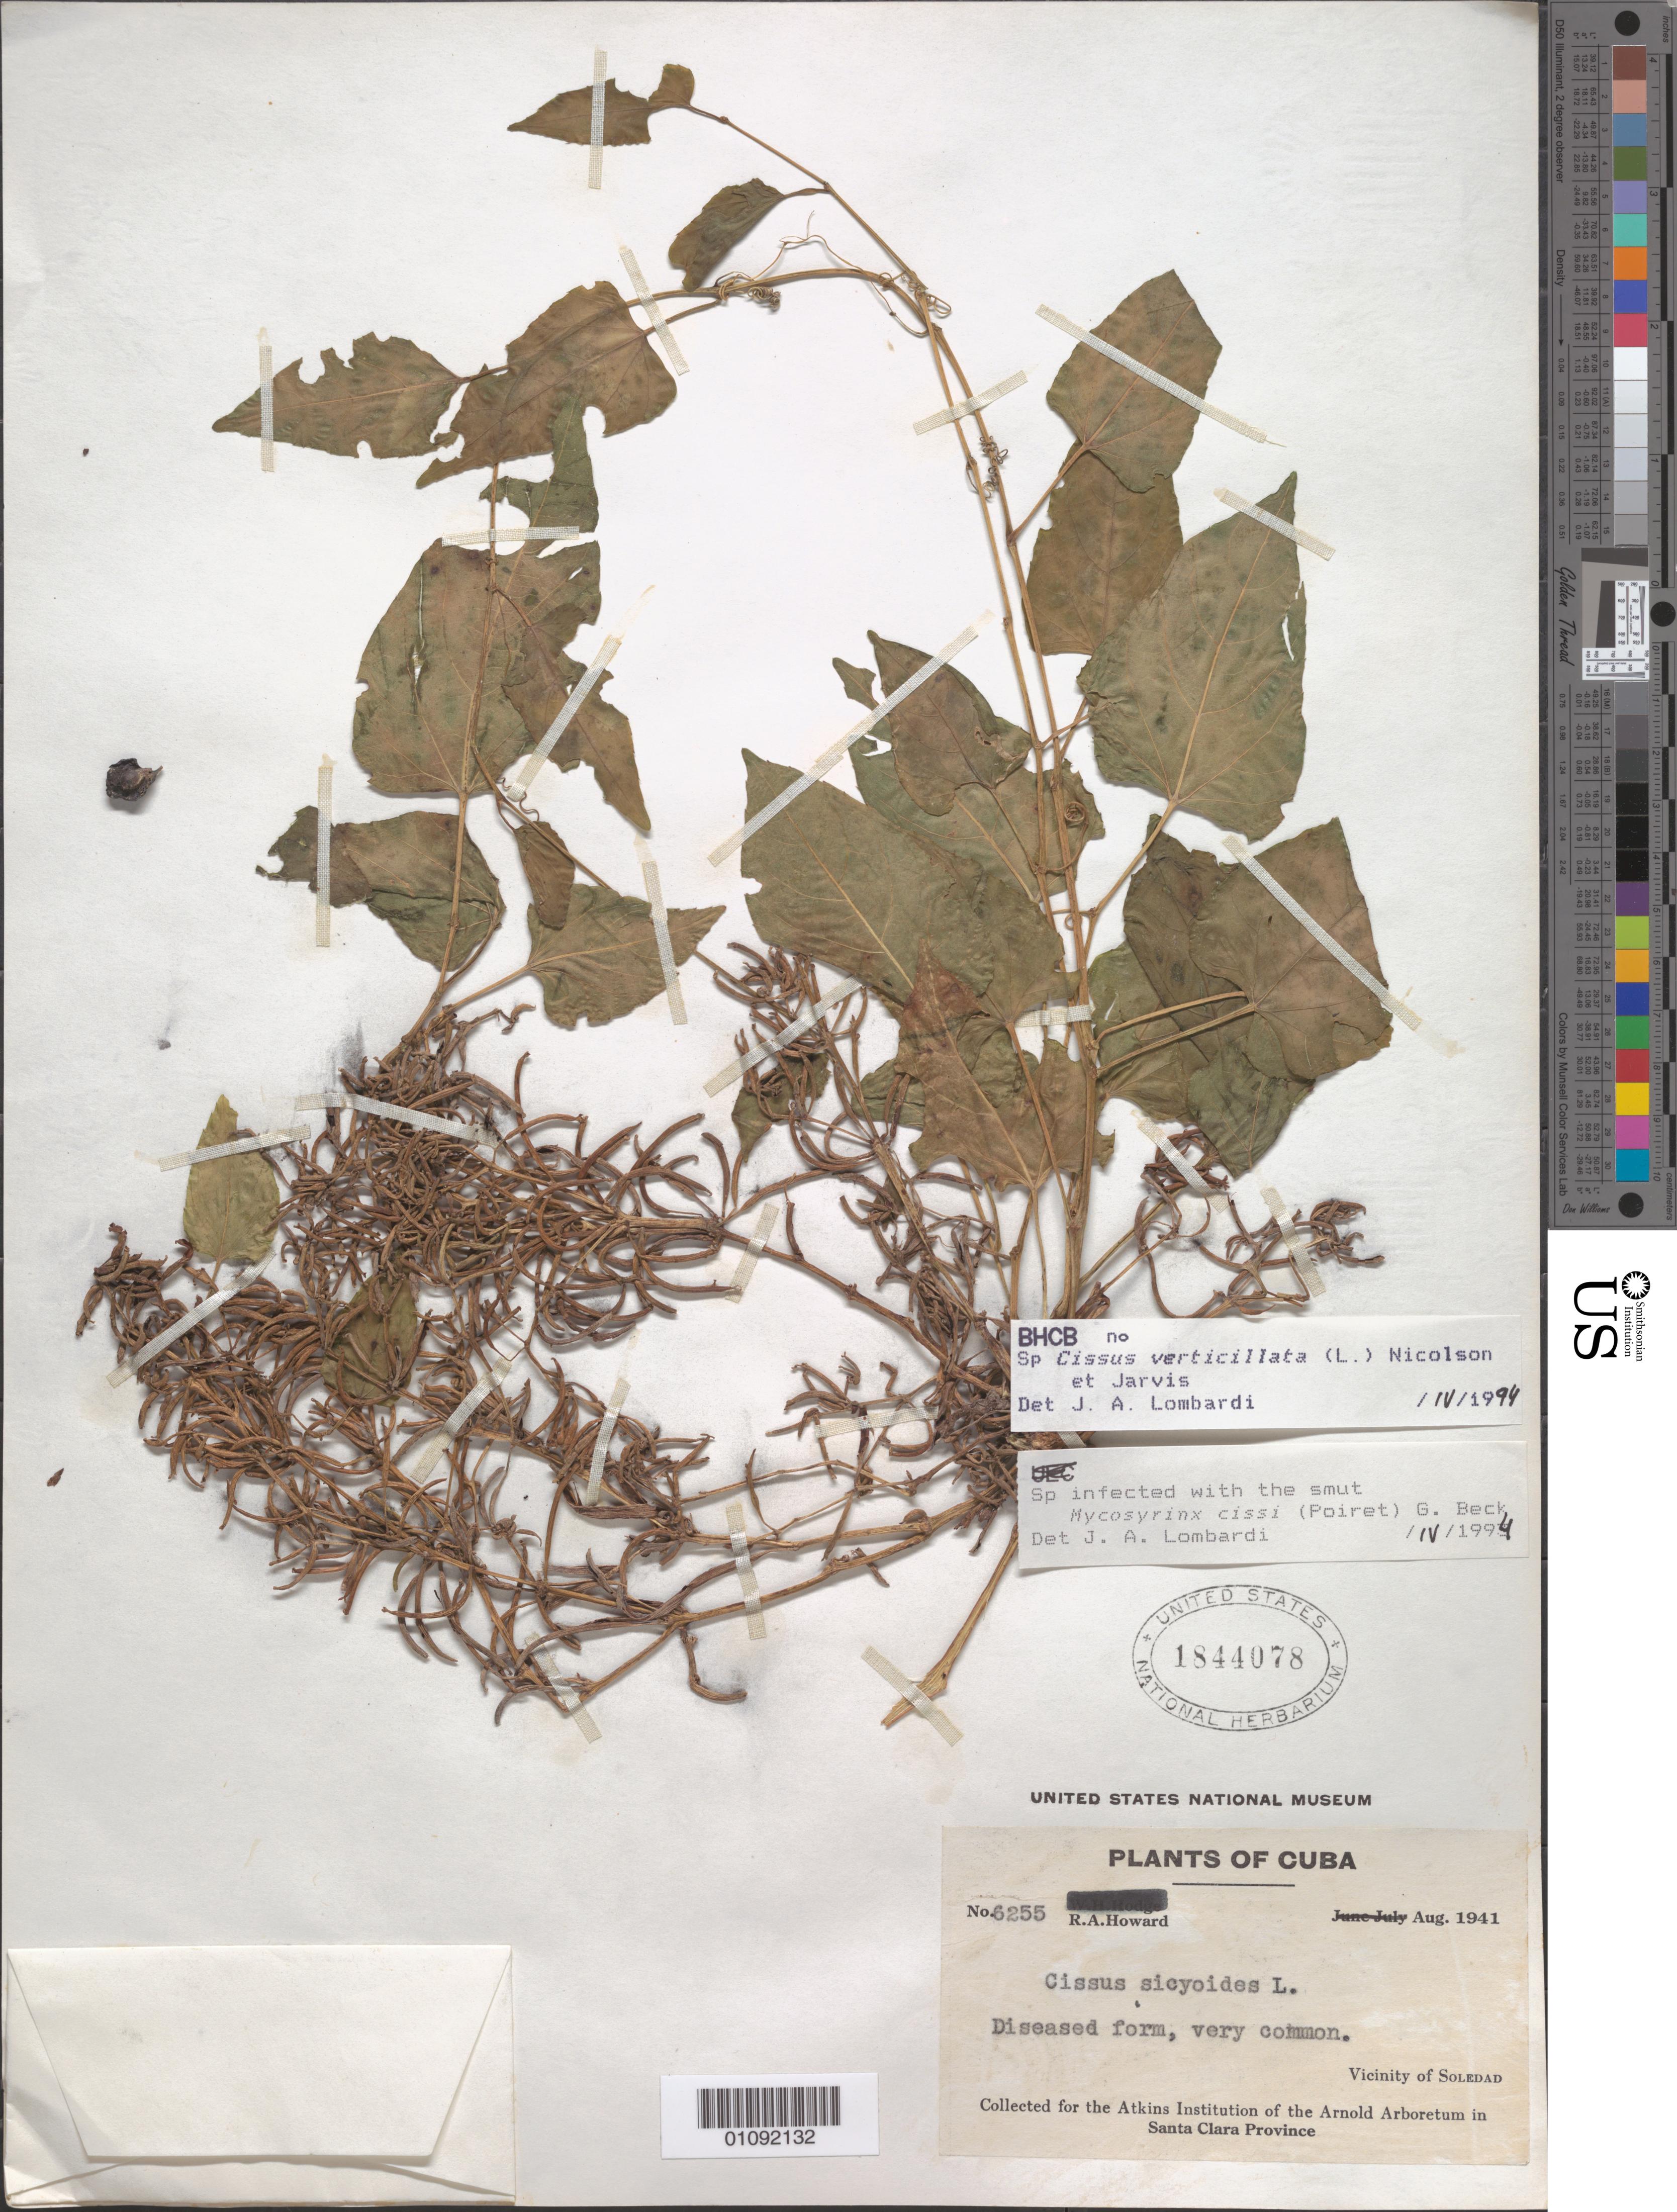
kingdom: Plantae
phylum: Tracheophyta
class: Magnoliopsida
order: Vitales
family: Vitaceae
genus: Cissus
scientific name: Cissus verticillata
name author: (L.) Nicolson & C.E. Jarvis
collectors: R. A. Howard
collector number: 6255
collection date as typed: Aug 1941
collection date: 1941-08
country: Cuba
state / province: Cienfuegos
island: Cuba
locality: Vicinity of Soledad, Santa Clara Province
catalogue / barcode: US 1844078